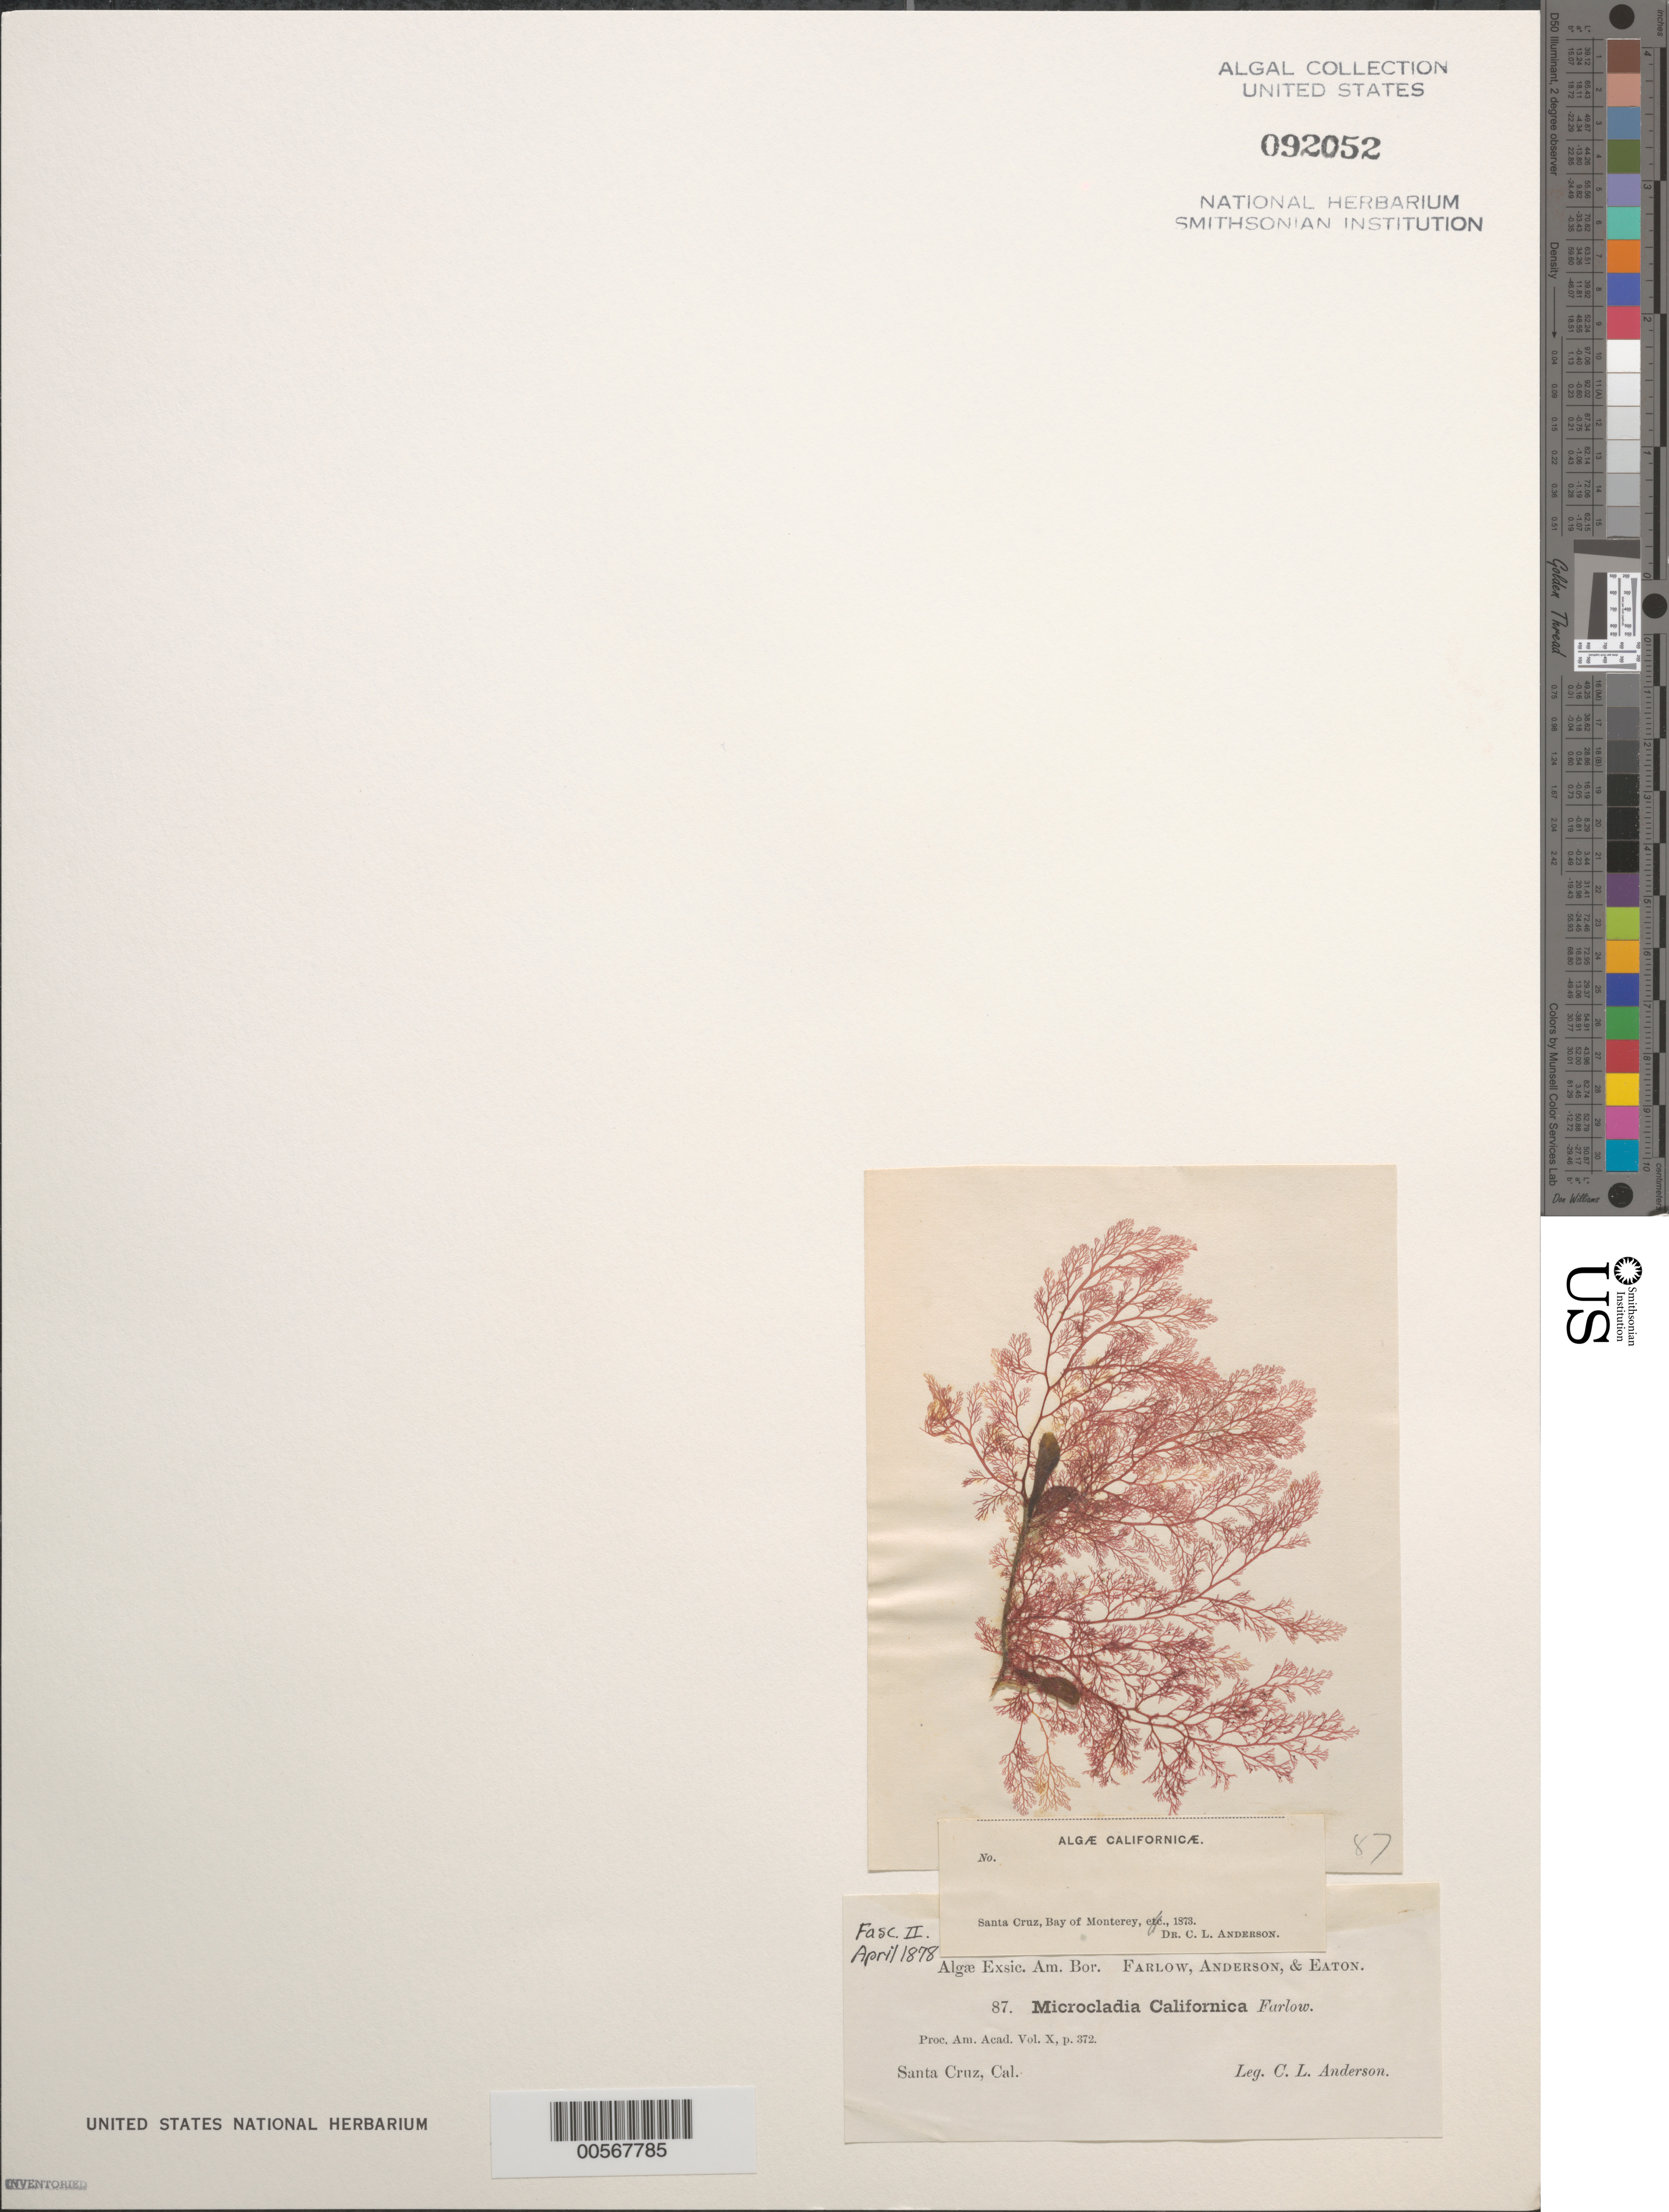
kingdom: Plantae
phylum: Rhodophyta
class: Florideophyceae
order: Ceramiales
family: Ceramiaceae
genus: Campylaephora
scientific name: Campylaephora californica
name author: (Farl.) T.O. Cho in T.O. Cho et al.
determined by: Algae name updating Project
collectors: C. L. Anderson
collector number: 87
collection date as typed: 1873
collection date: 1873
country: United States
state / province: California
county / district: Santa Cruz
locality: Santa Cruz, Monterey Bay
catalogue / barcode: US 92052